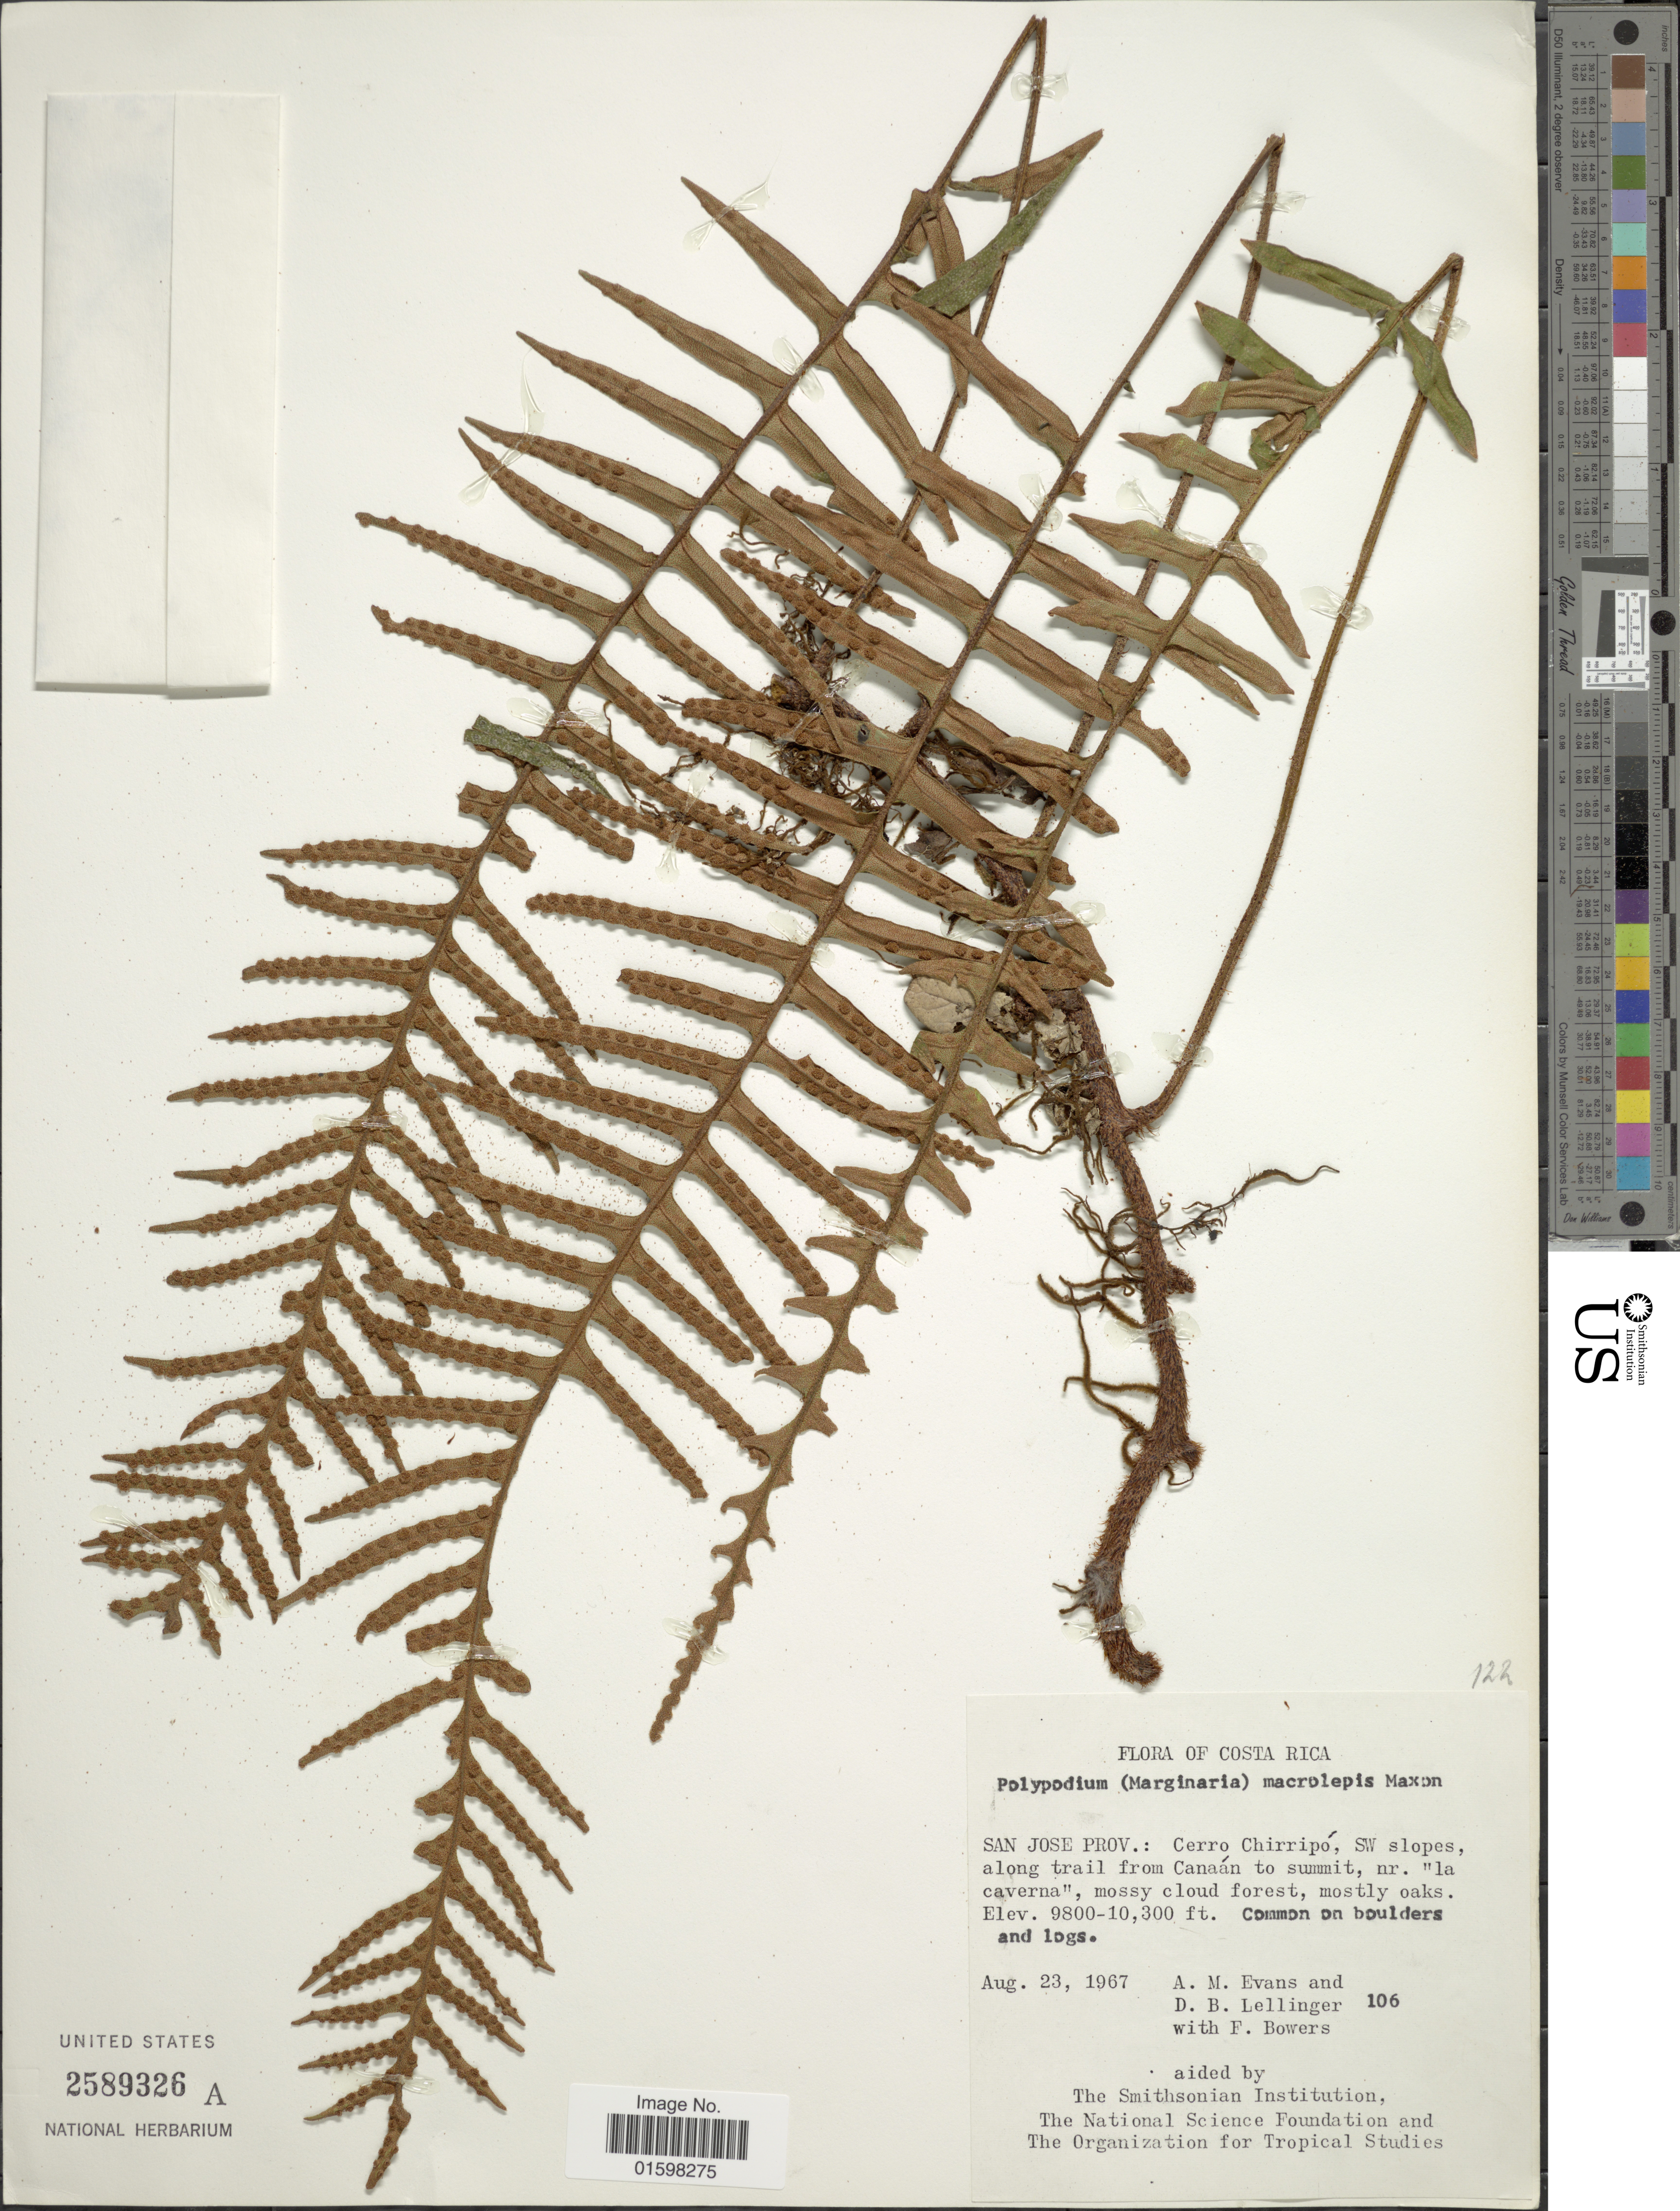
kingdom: Plantae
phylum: Tracheophyta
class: Polypodiopsida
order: Polypodiales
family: Polypodiaceae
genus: Pleopeltis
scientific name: Pleopeltis plebeia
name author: (Schltdl. ex Cham.) A.R. Sm. & Tejero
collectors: A. M. Evans, D. B. Lellinger & F. Bowers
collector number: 106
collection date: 1967-08-23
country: Costa Rica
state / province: San José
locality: San Jose Prov.: Cerro Chirripo, SW slopes, along trail from Canaan to summit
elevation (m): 2987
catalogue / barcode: US 2589326A